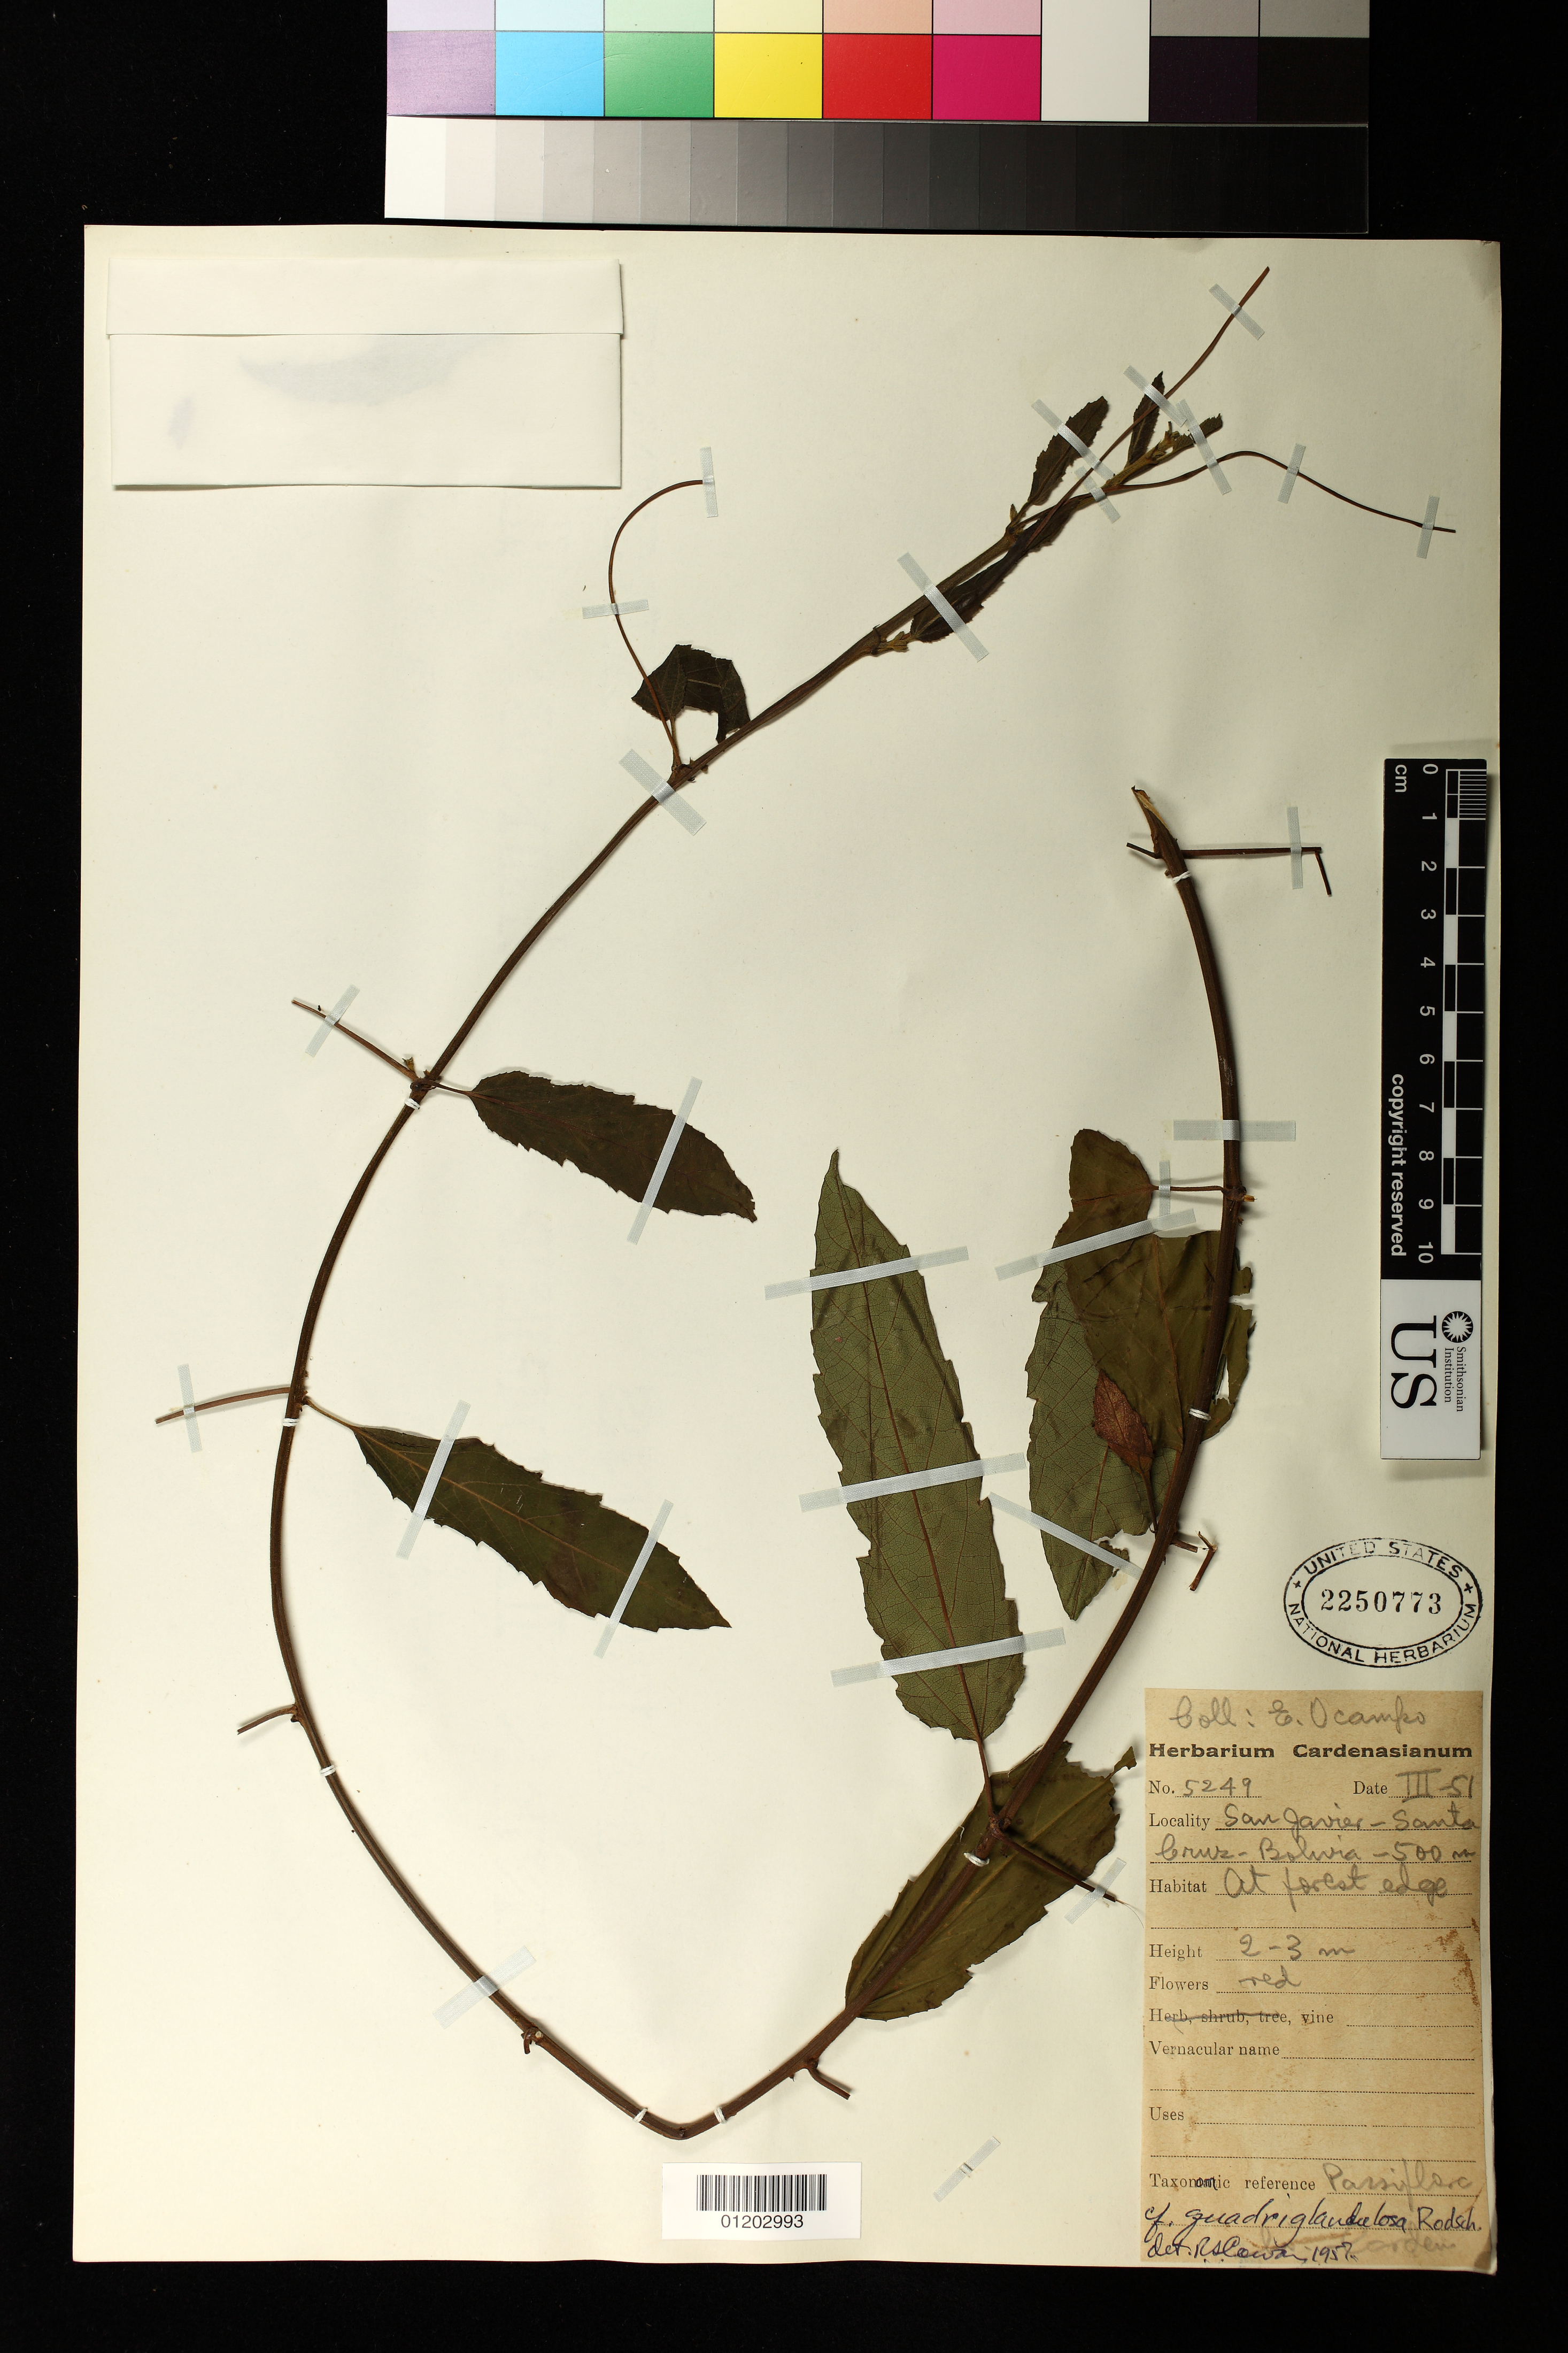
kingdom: Plantae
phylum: Tracheophyta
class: Magnoliopsida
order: Malpighiales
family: Passifloraceae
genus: Passiflora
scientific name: Passiflora quadriglandulosa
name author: Rodschied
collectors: E. Ocampo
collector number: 5249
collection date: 1951-03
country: Bolivia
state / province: Santa Cruz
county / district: Ñuflo de Chávez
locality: San Javier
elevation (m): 500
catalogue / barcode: US 2250773